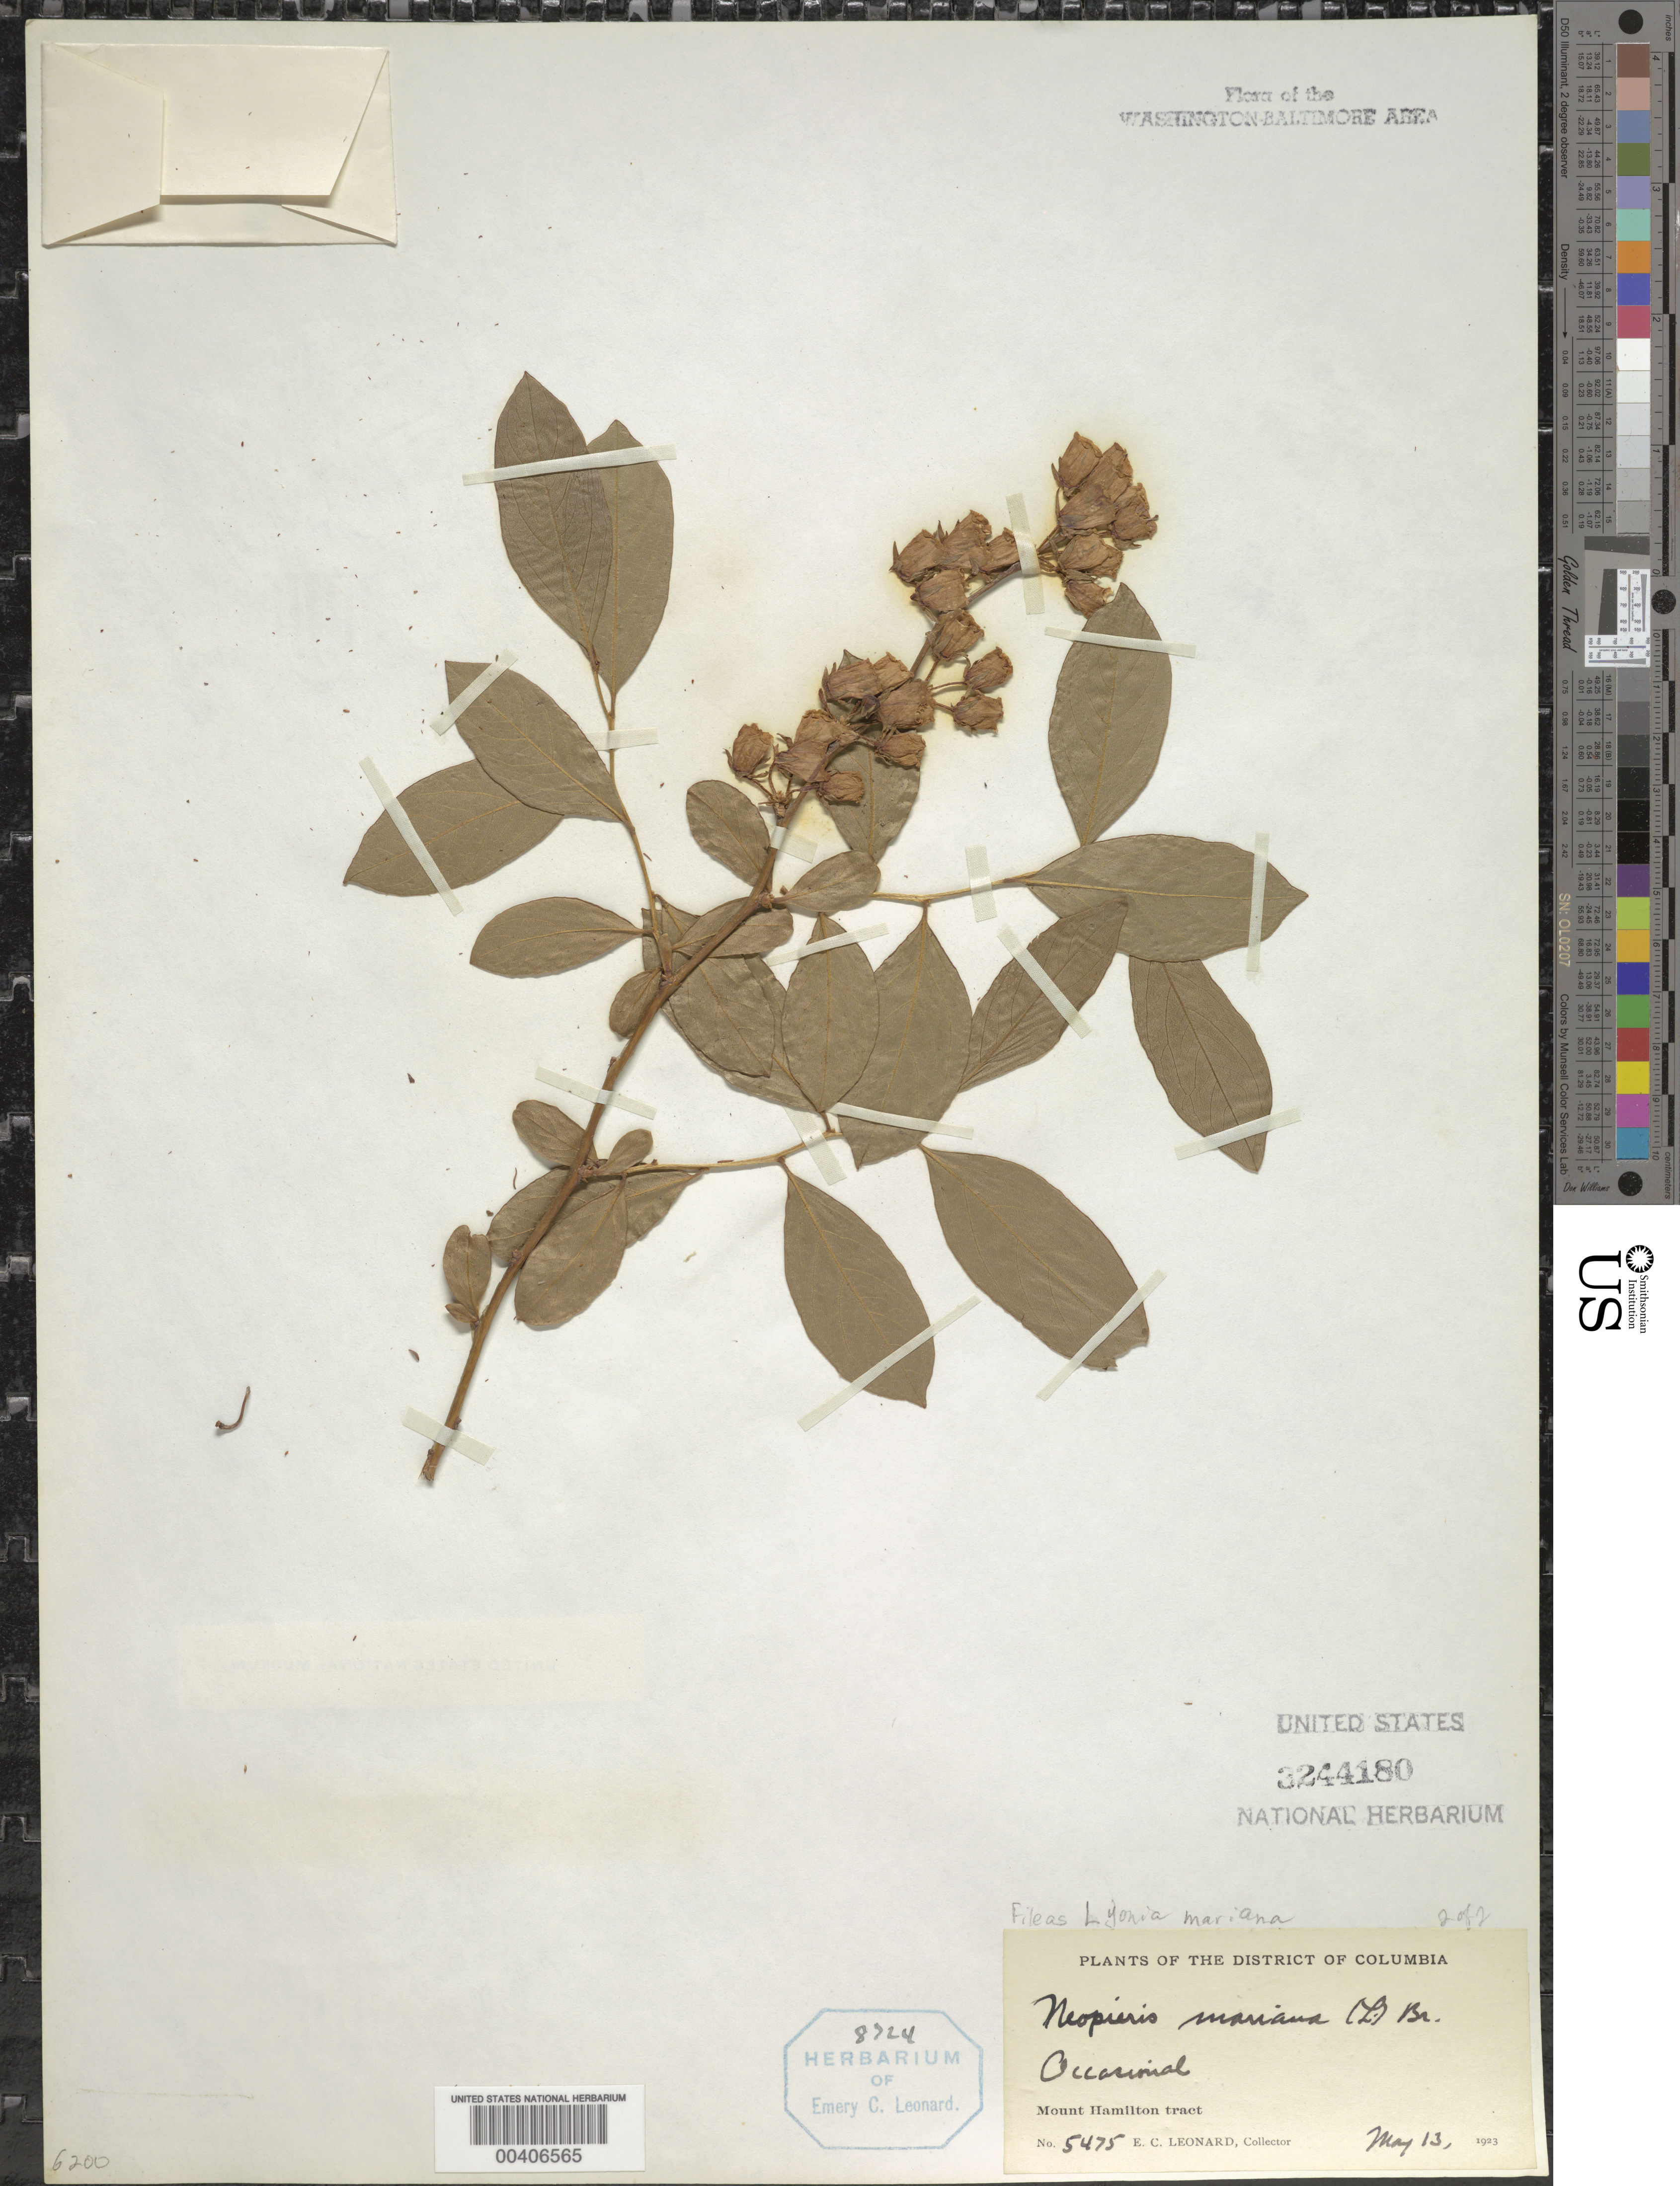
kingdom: Plantae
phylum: Tracheophyta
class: Magnoliopsida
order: Ericales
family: Ericaceae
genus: Lyonia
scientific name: Lyonia mariana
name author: (L.) D. Don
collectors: E. C. Leonard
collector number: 5475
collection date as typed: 13 May 1923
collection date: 1923-05-13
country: United States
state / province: District of Columbia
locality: Mount Hamilton Tract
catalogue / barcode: US 3244180